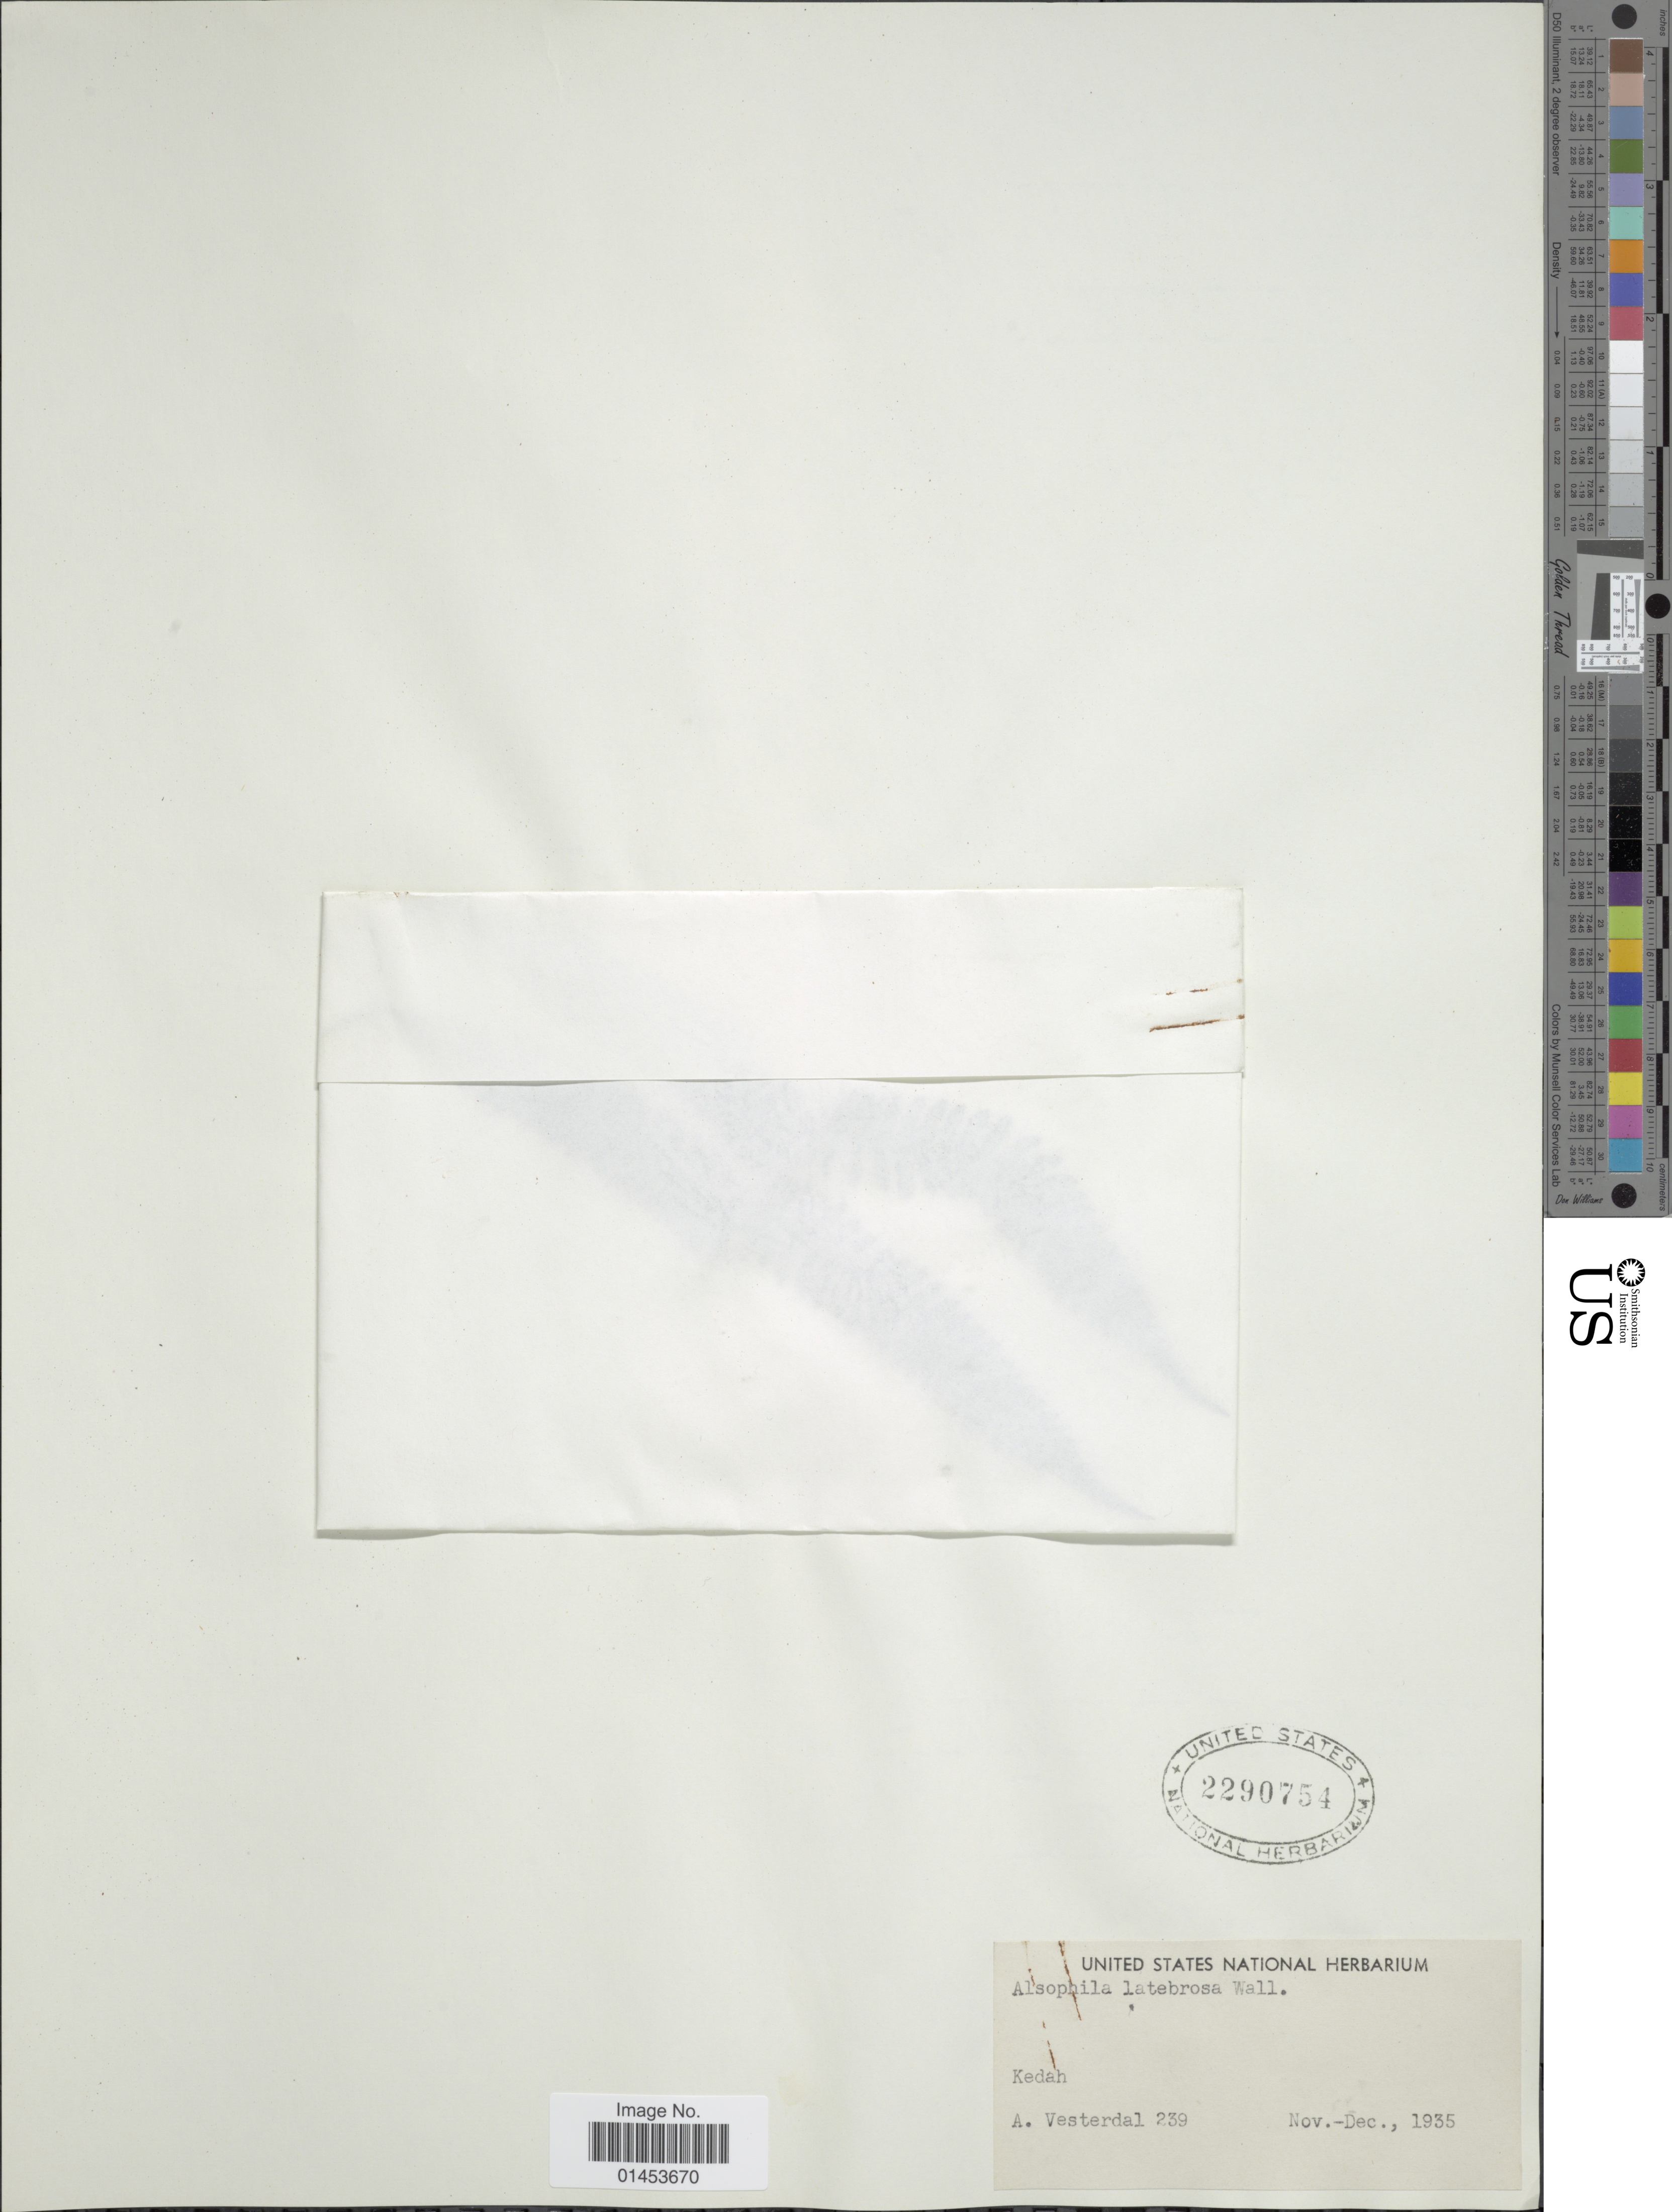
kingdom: Plantae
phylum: Tracheophyta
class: Polypodiopsida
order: Cyatheales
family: Cyatheaceae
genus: Cyathea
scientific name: Cyathea latebrosa var. paraphysata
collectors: A. Vesterdal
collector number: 239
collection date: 1935-11/1935-12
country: Malaysia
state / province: Kedah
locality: Kedah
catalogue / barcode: US 2290754